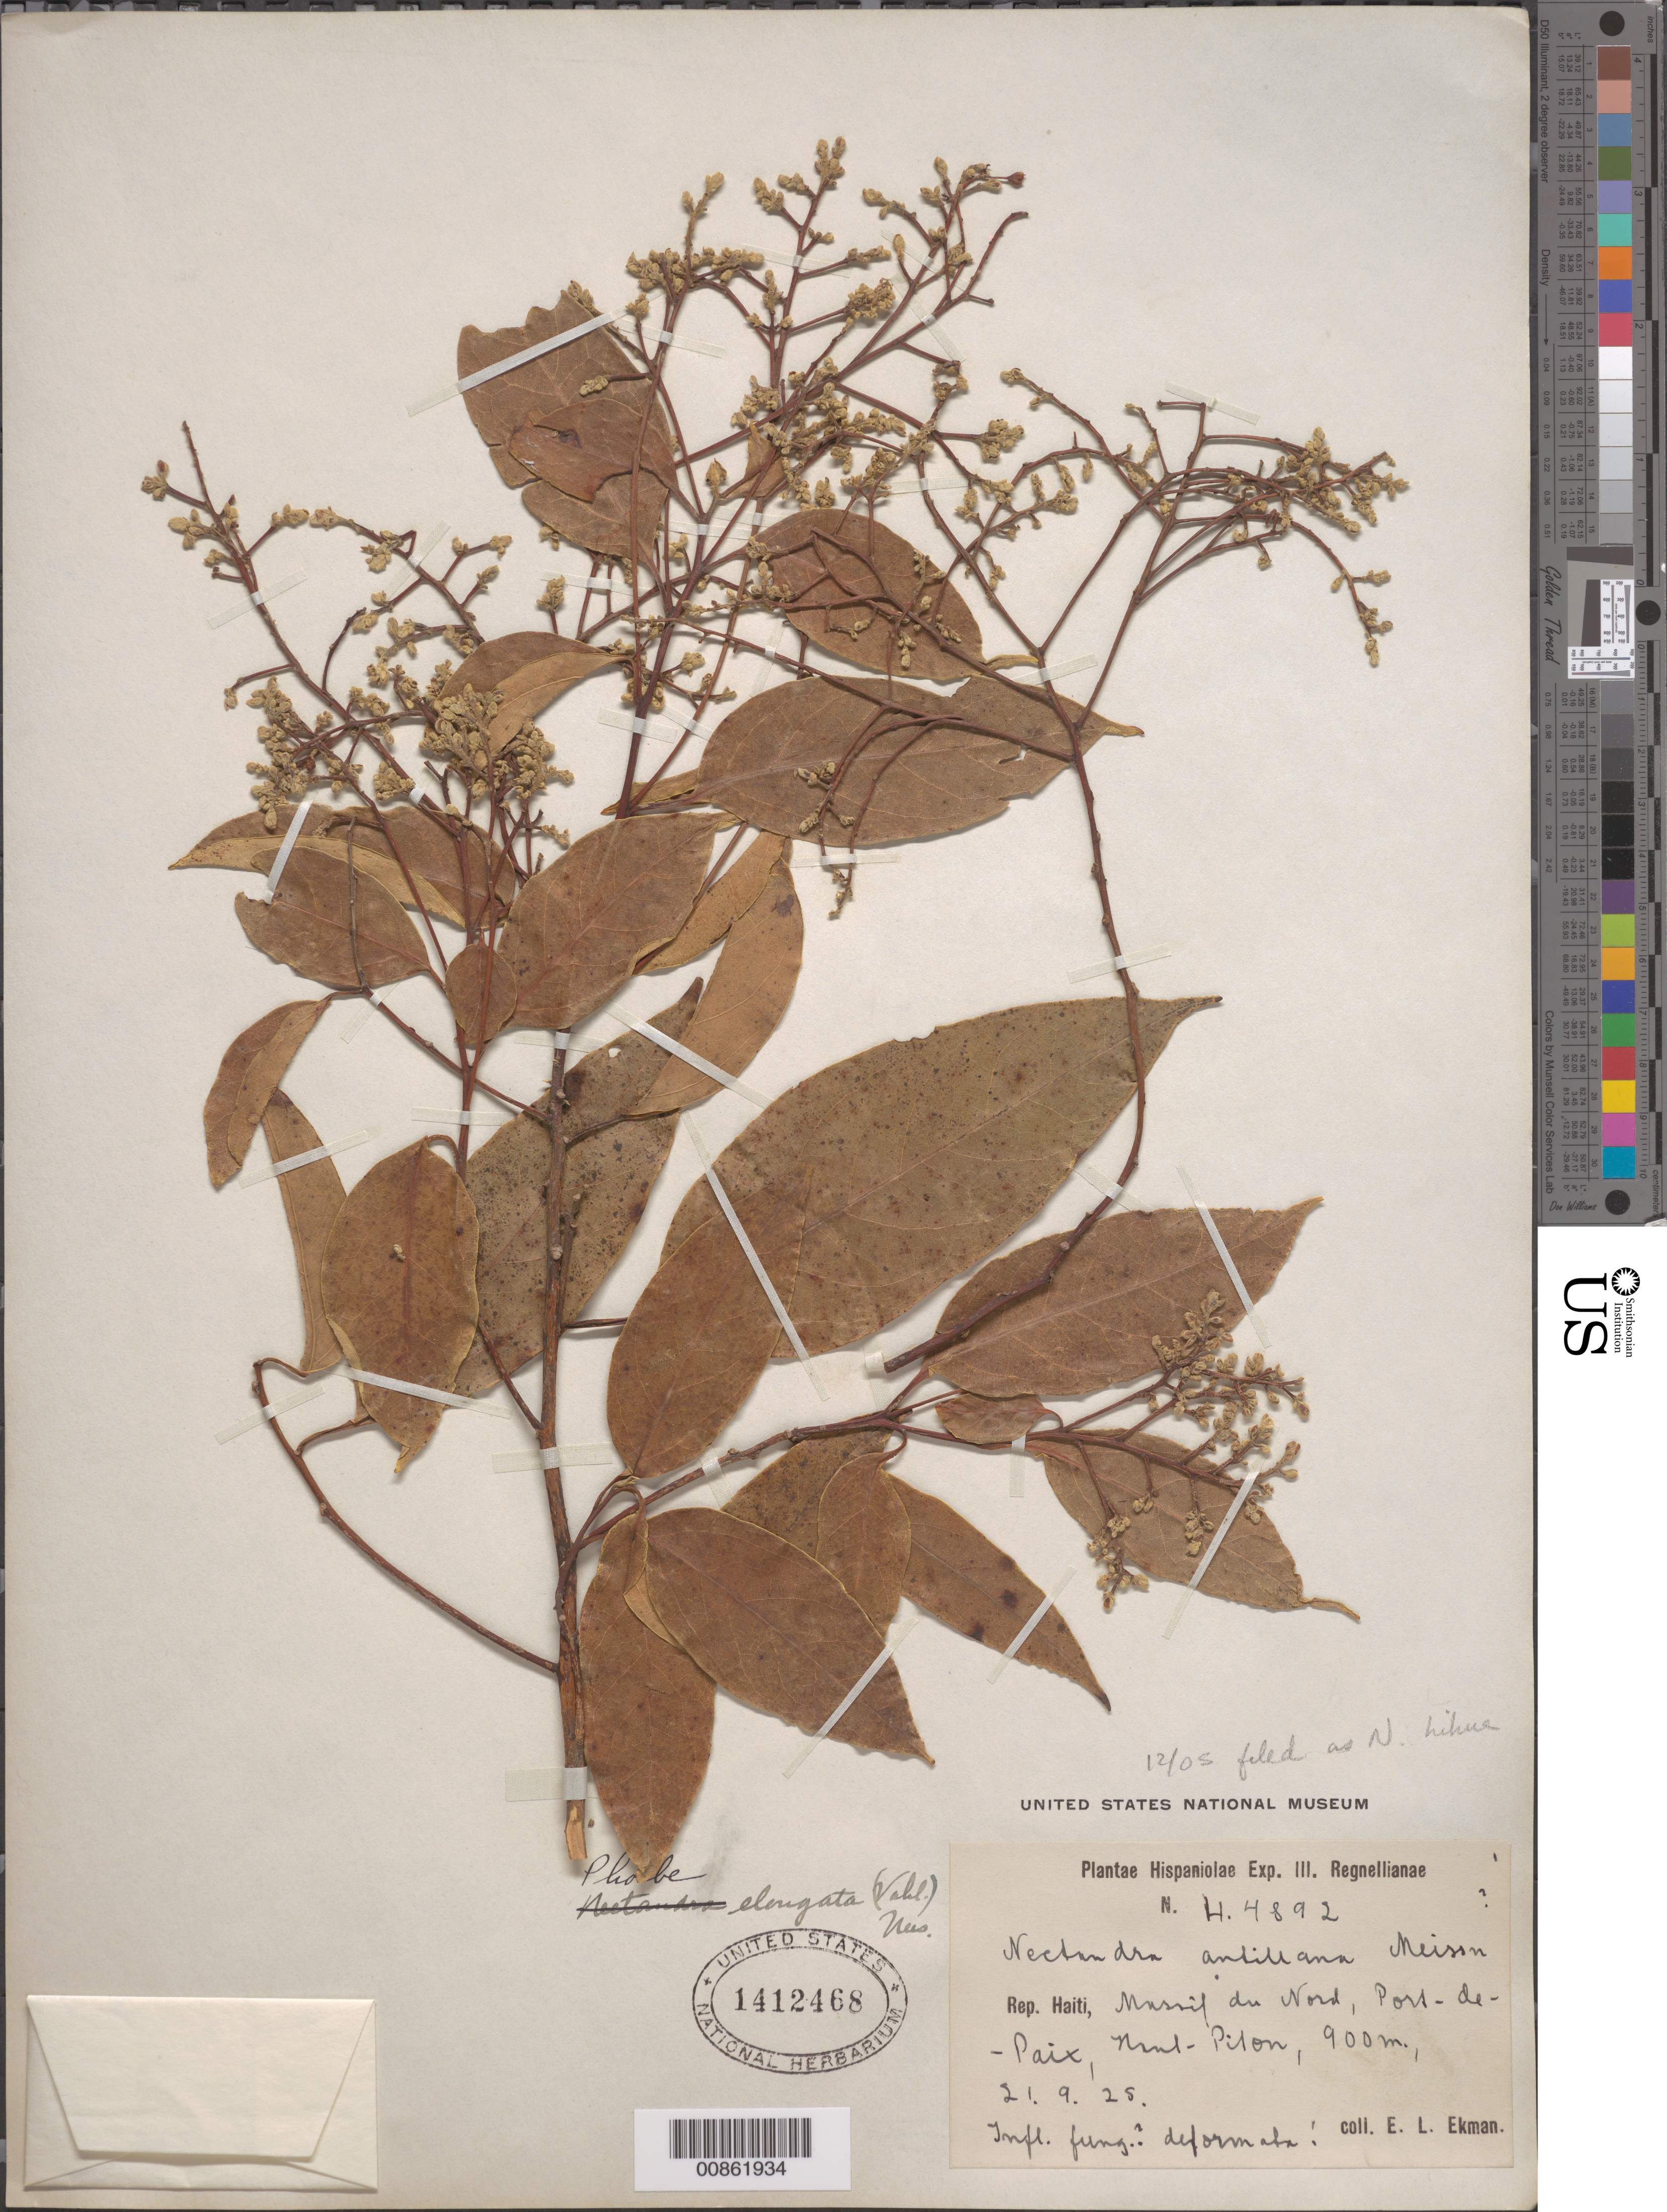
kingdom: Plantae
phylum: Tracheophyta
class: Magnoliopsida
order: Laurales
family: Lauraceae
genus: Nectandra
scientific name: Nectandra hihua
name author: (Ruiz & Pav.) Rohwer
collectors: E. L. Ekman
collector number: H 4892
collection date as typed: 21 Sep 1925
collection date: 1925-09-21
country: Haiti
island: Hispaniola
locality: Massif du Nord, Port de Paix, Haut Piton.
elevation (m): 900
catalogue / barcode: US 1412468